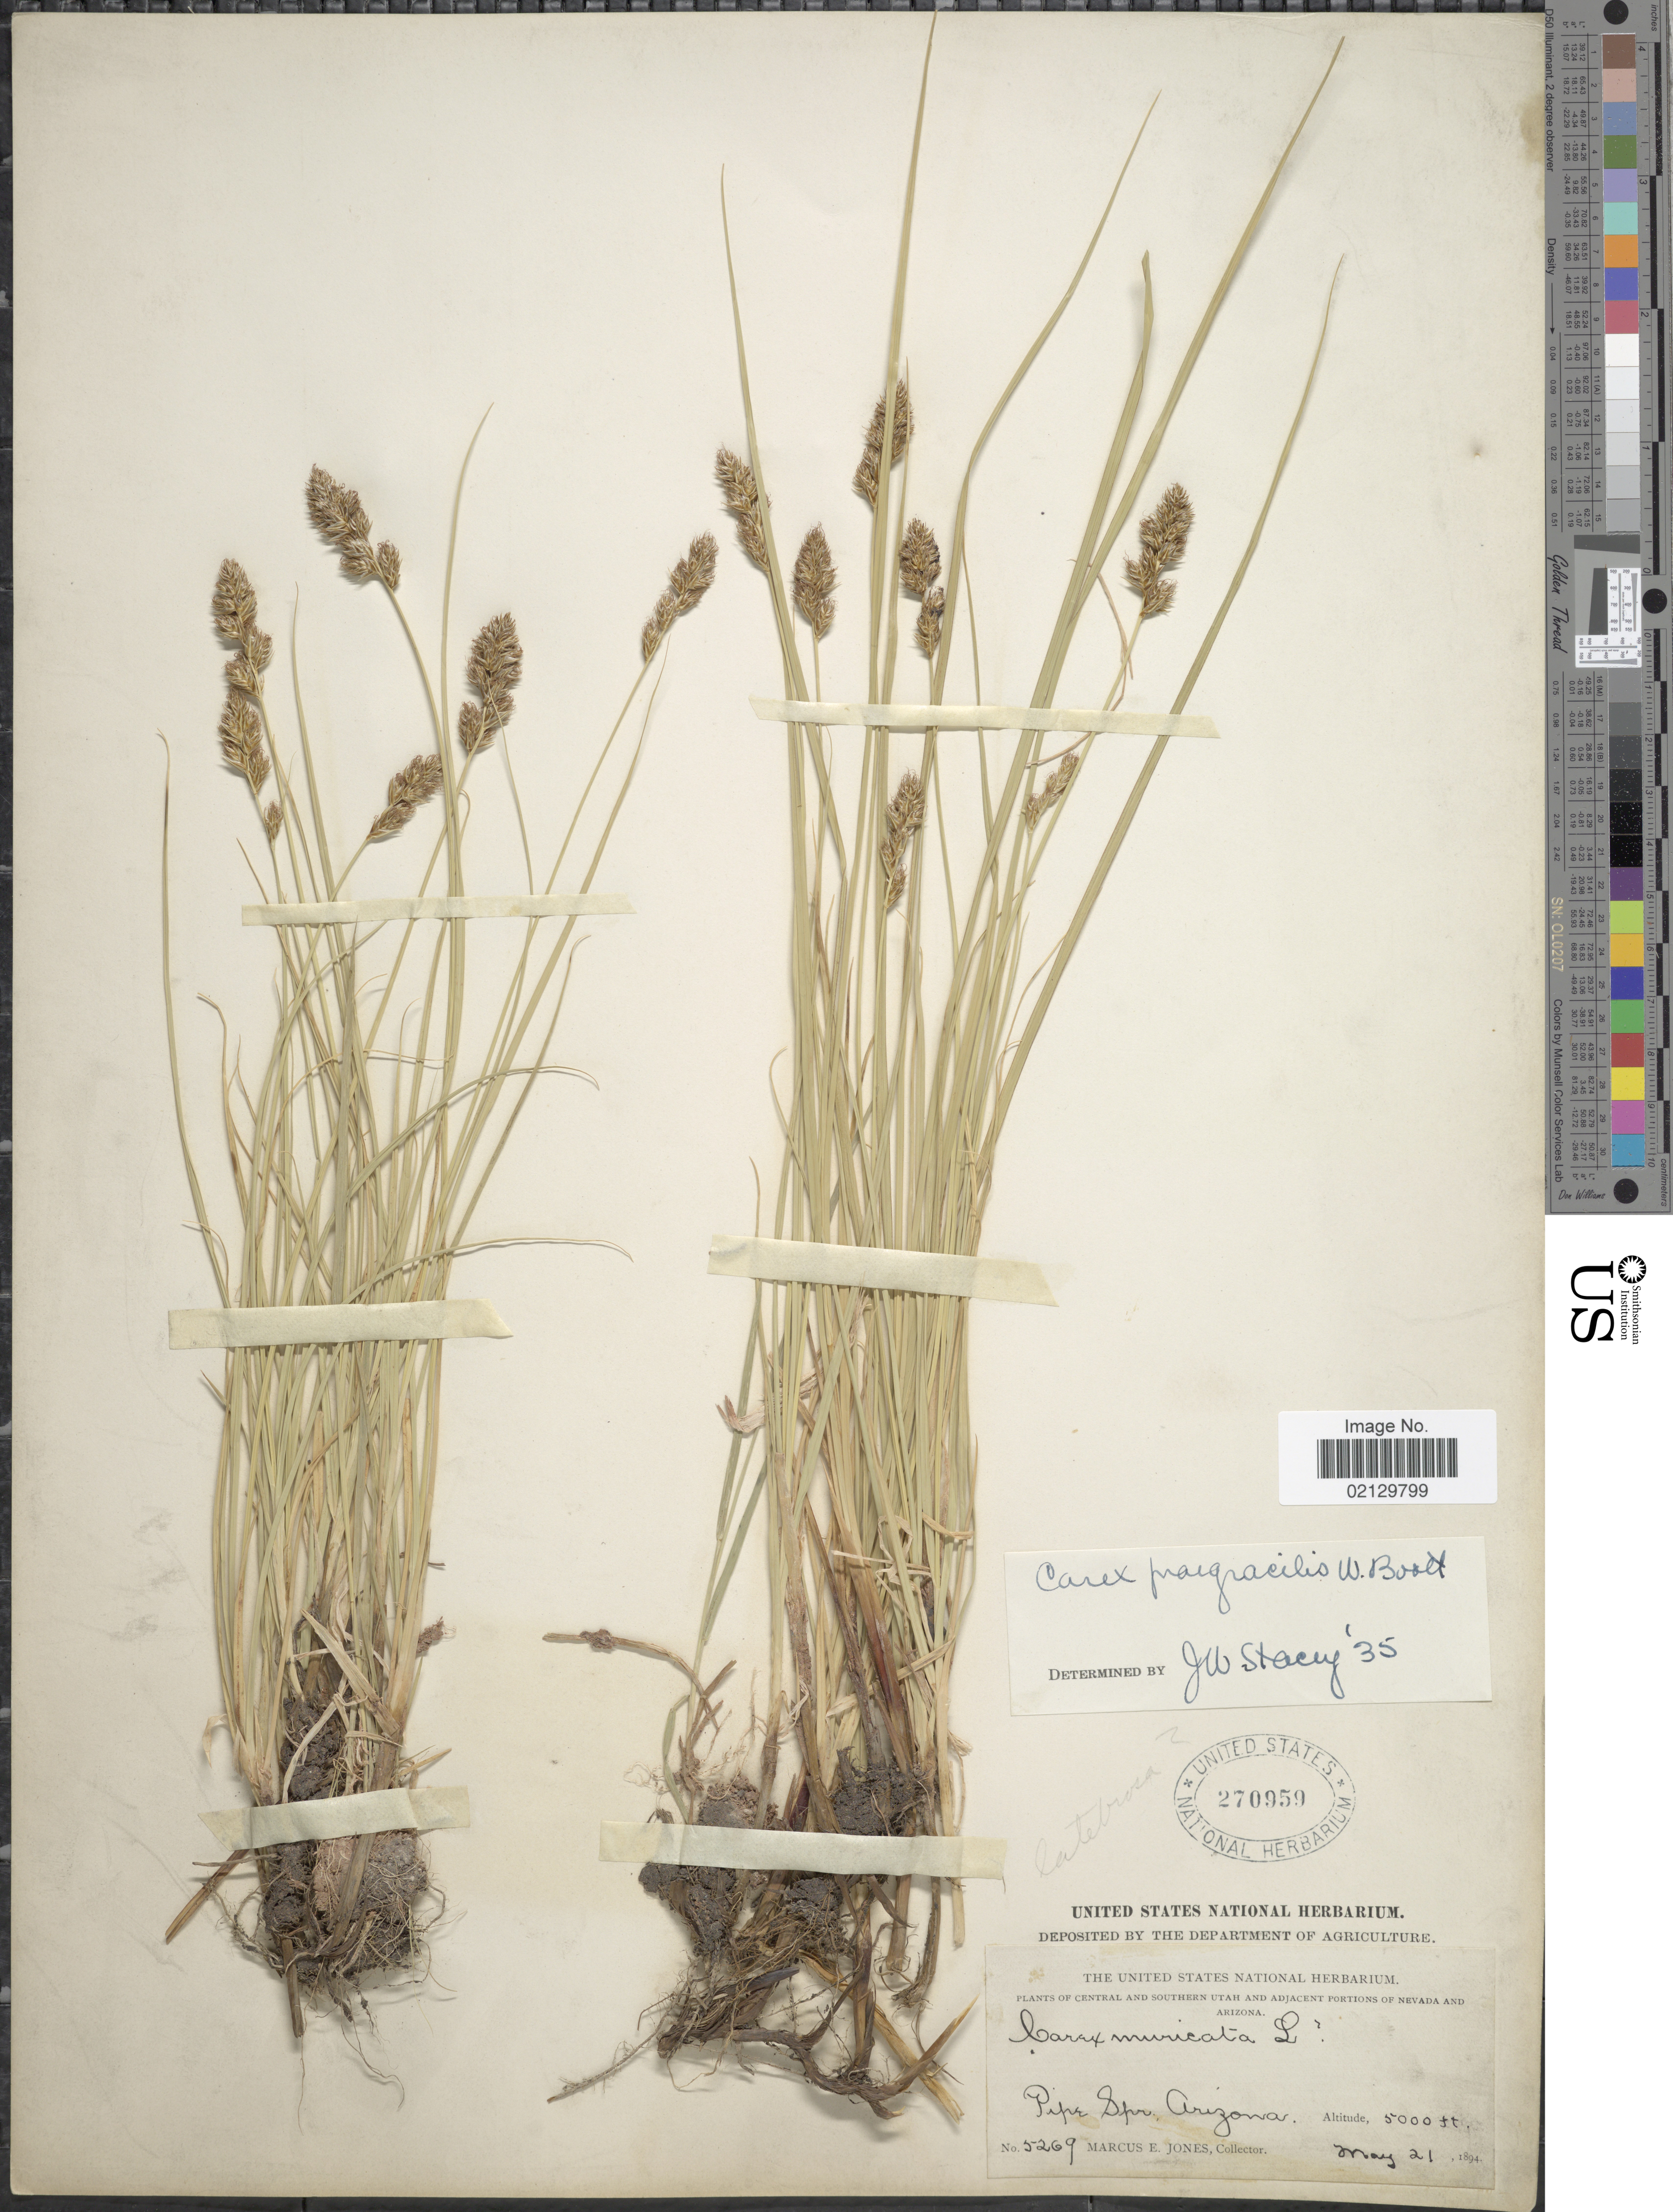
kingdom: Plantae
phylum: Tracheophyta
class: Liliopsida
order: Poales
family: Cyperaceae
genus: Carex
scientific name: Carex praegracilis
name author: W. Boott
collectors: M. E. Jones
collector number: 5269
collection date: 1894-05-21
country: United States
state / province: Arizona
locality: Arizona. Pipe Spr. Arizona.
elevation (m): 1524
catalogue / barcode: US 270959